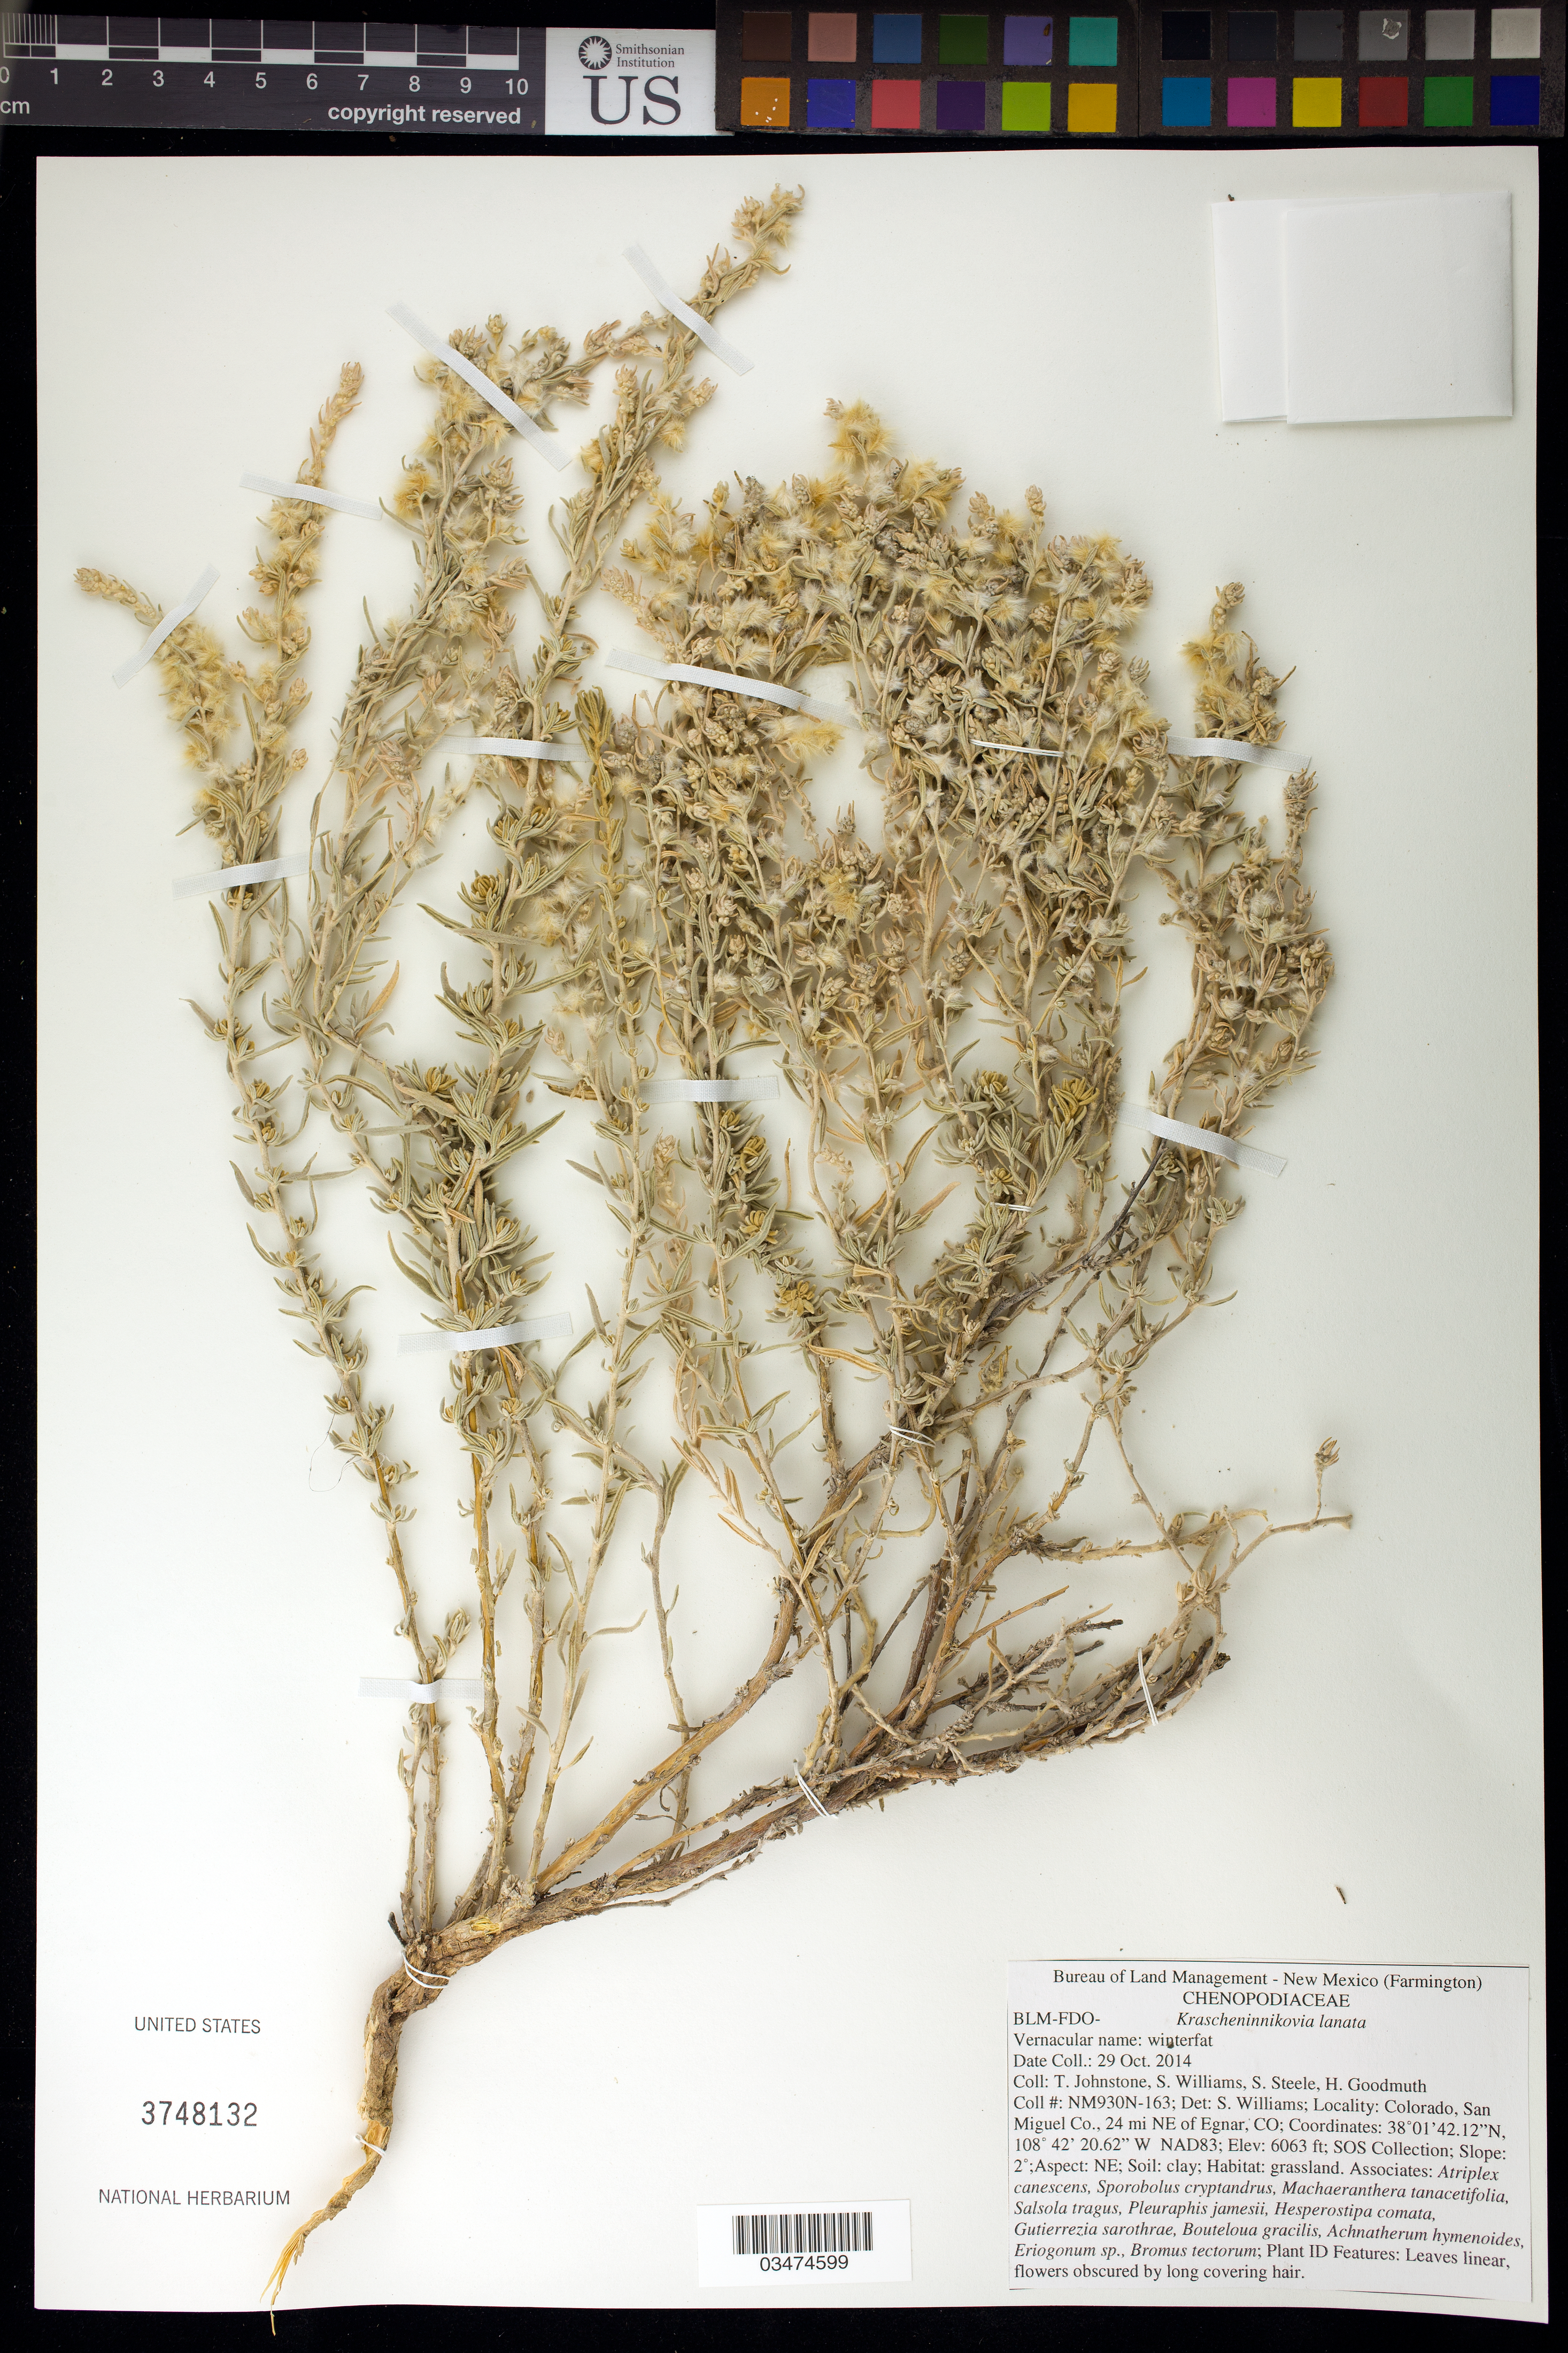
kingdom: Plantae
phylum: Tracheophyta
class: Magnoliopsida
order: Caryophyllales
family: Amaranthaceae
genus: Krascheninnikovia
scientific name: Krascheninnikovia lanata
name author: (Pursh) A. Meeuse & A.Smit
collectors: T. Johnstone, S. Williams, S. Steele & H. Goodmuth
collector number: NM930N-163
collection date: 2014-10-29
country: United States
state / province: Colorado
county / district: San Miguel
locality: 24 mi. NE of Egnar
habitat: Clay. Grassland.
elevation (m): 1848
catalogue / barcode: US 3748132